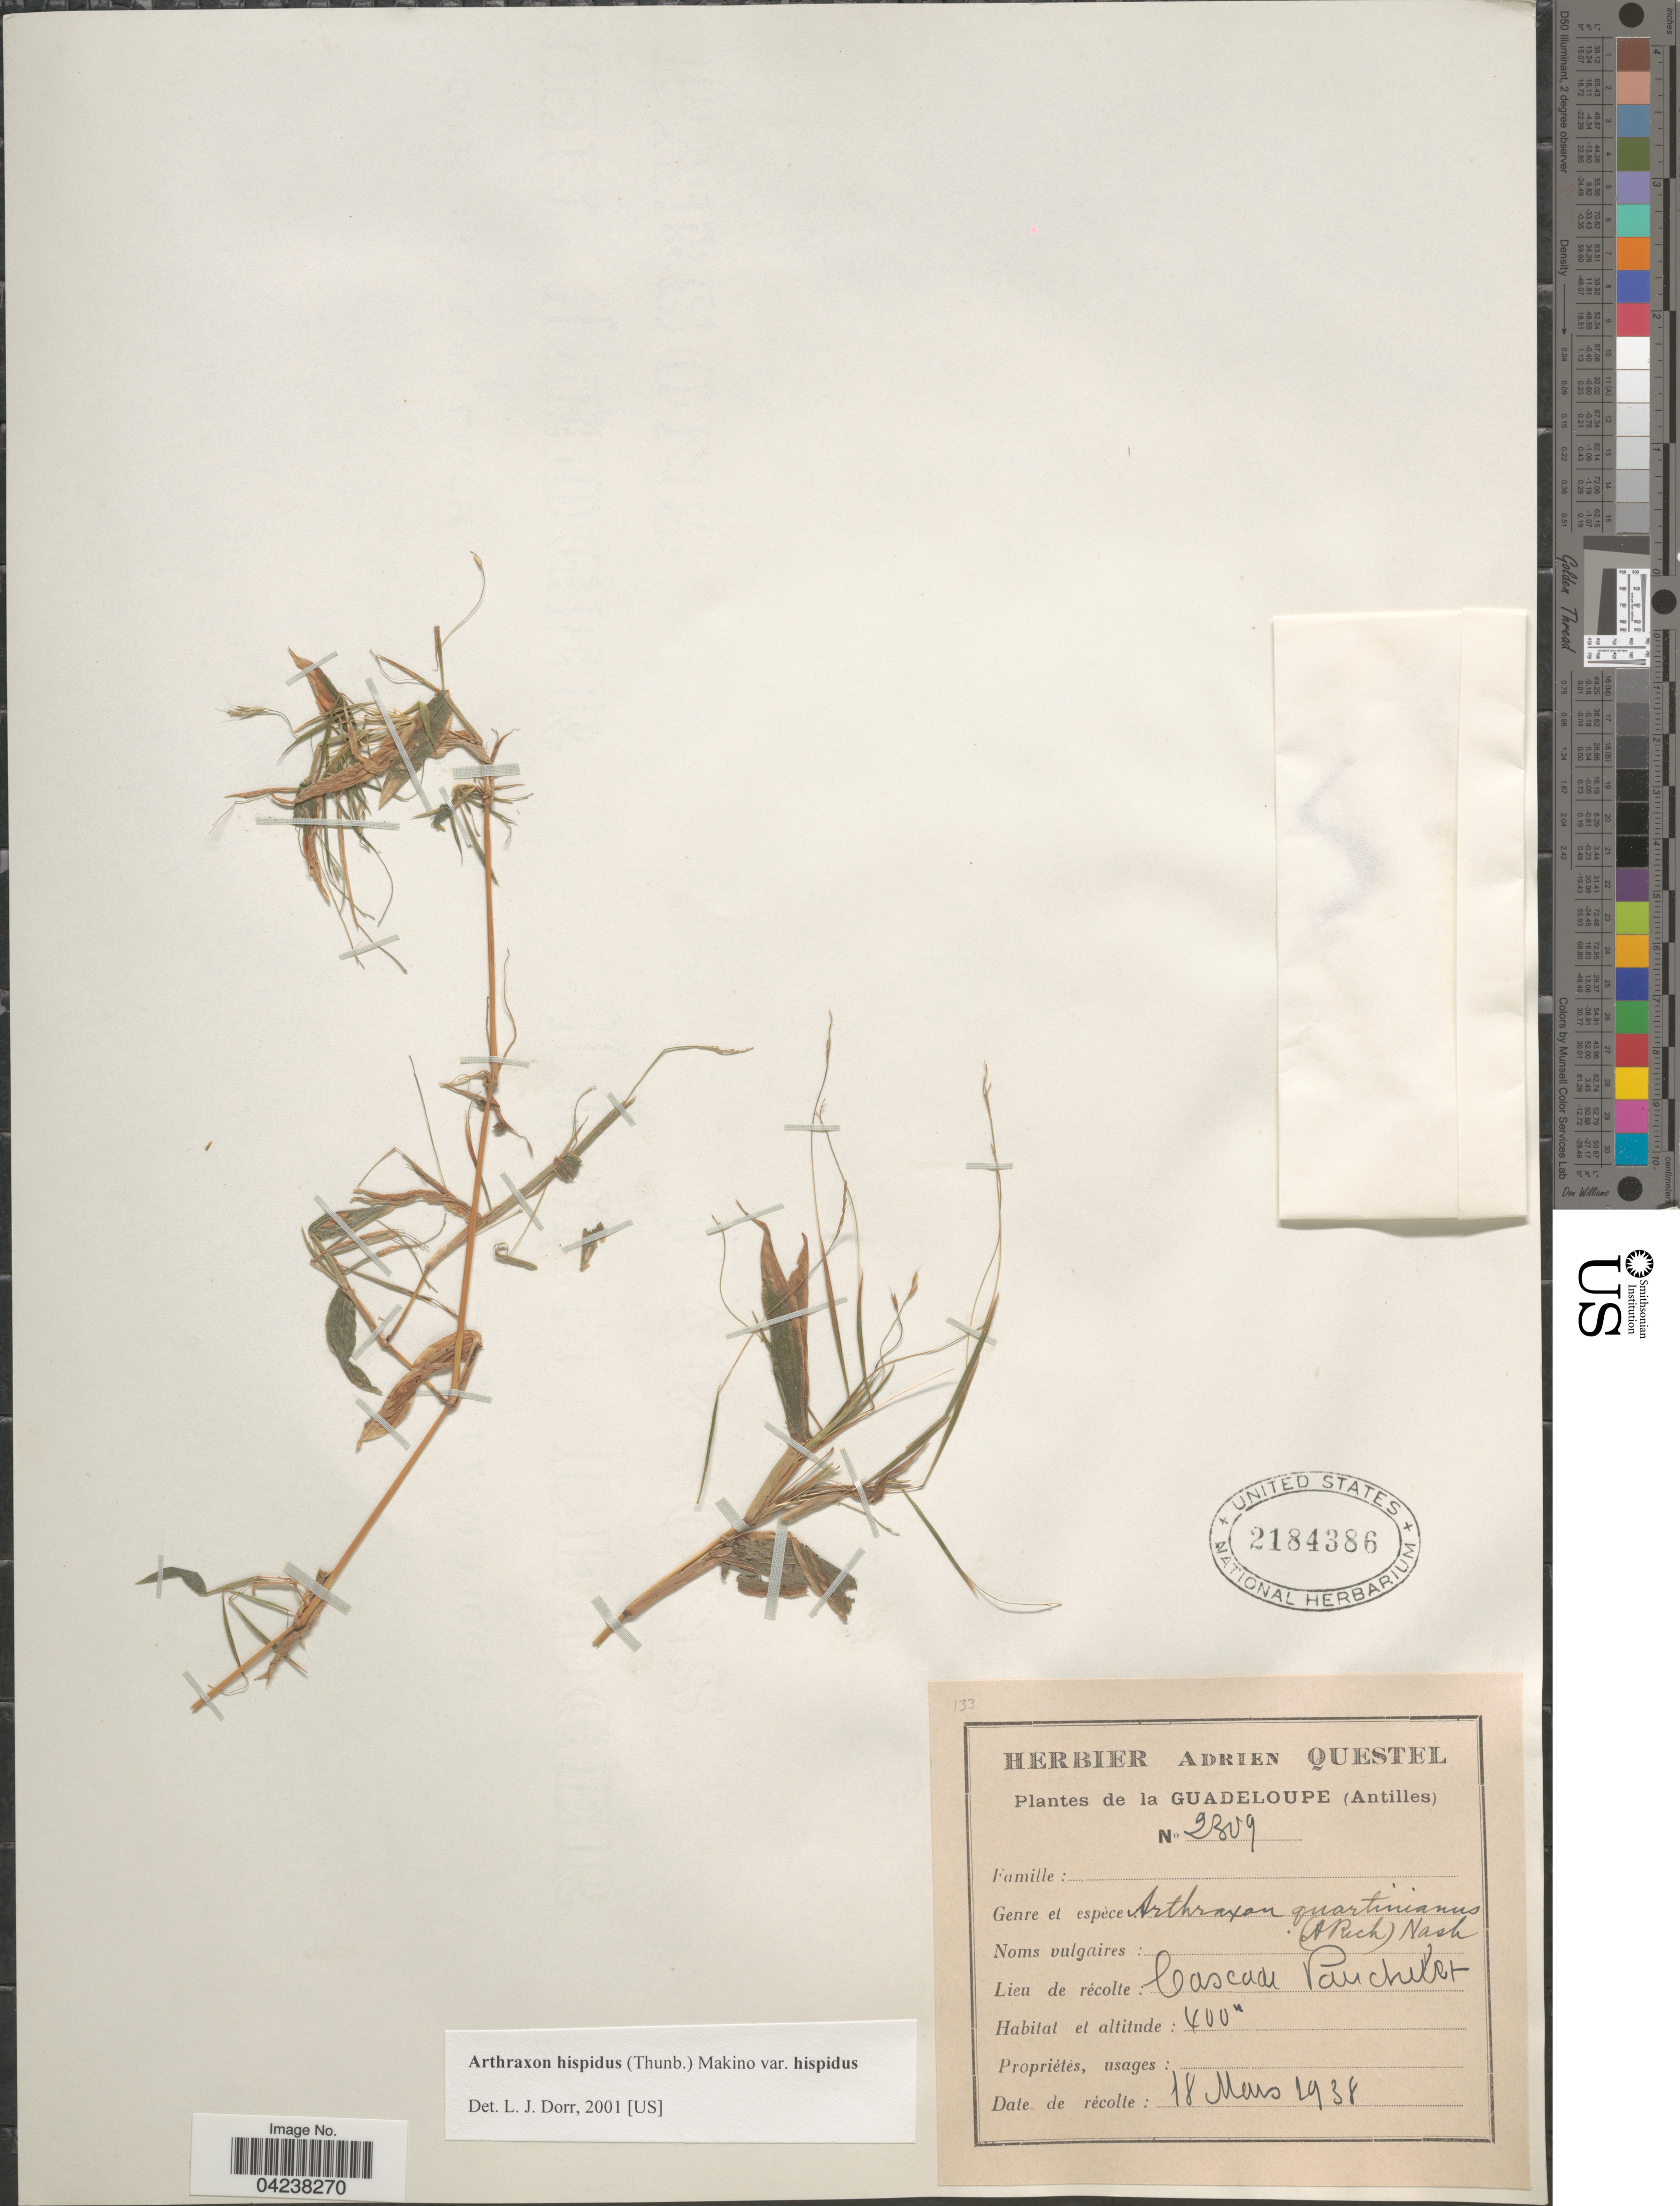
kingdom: Plantae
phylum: Tracheophyta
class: Liliopsida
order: Poales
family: Poaceae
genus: Arthraxon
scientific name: Arthraxon hispidus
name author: (Thunb.) Makino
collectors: ex herb. A. Questal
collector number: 2309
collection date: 1938-03-18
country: Guadeloupe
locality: (Antilles). Cascade Pauchelet.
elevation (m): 400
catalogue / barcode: US 2184386